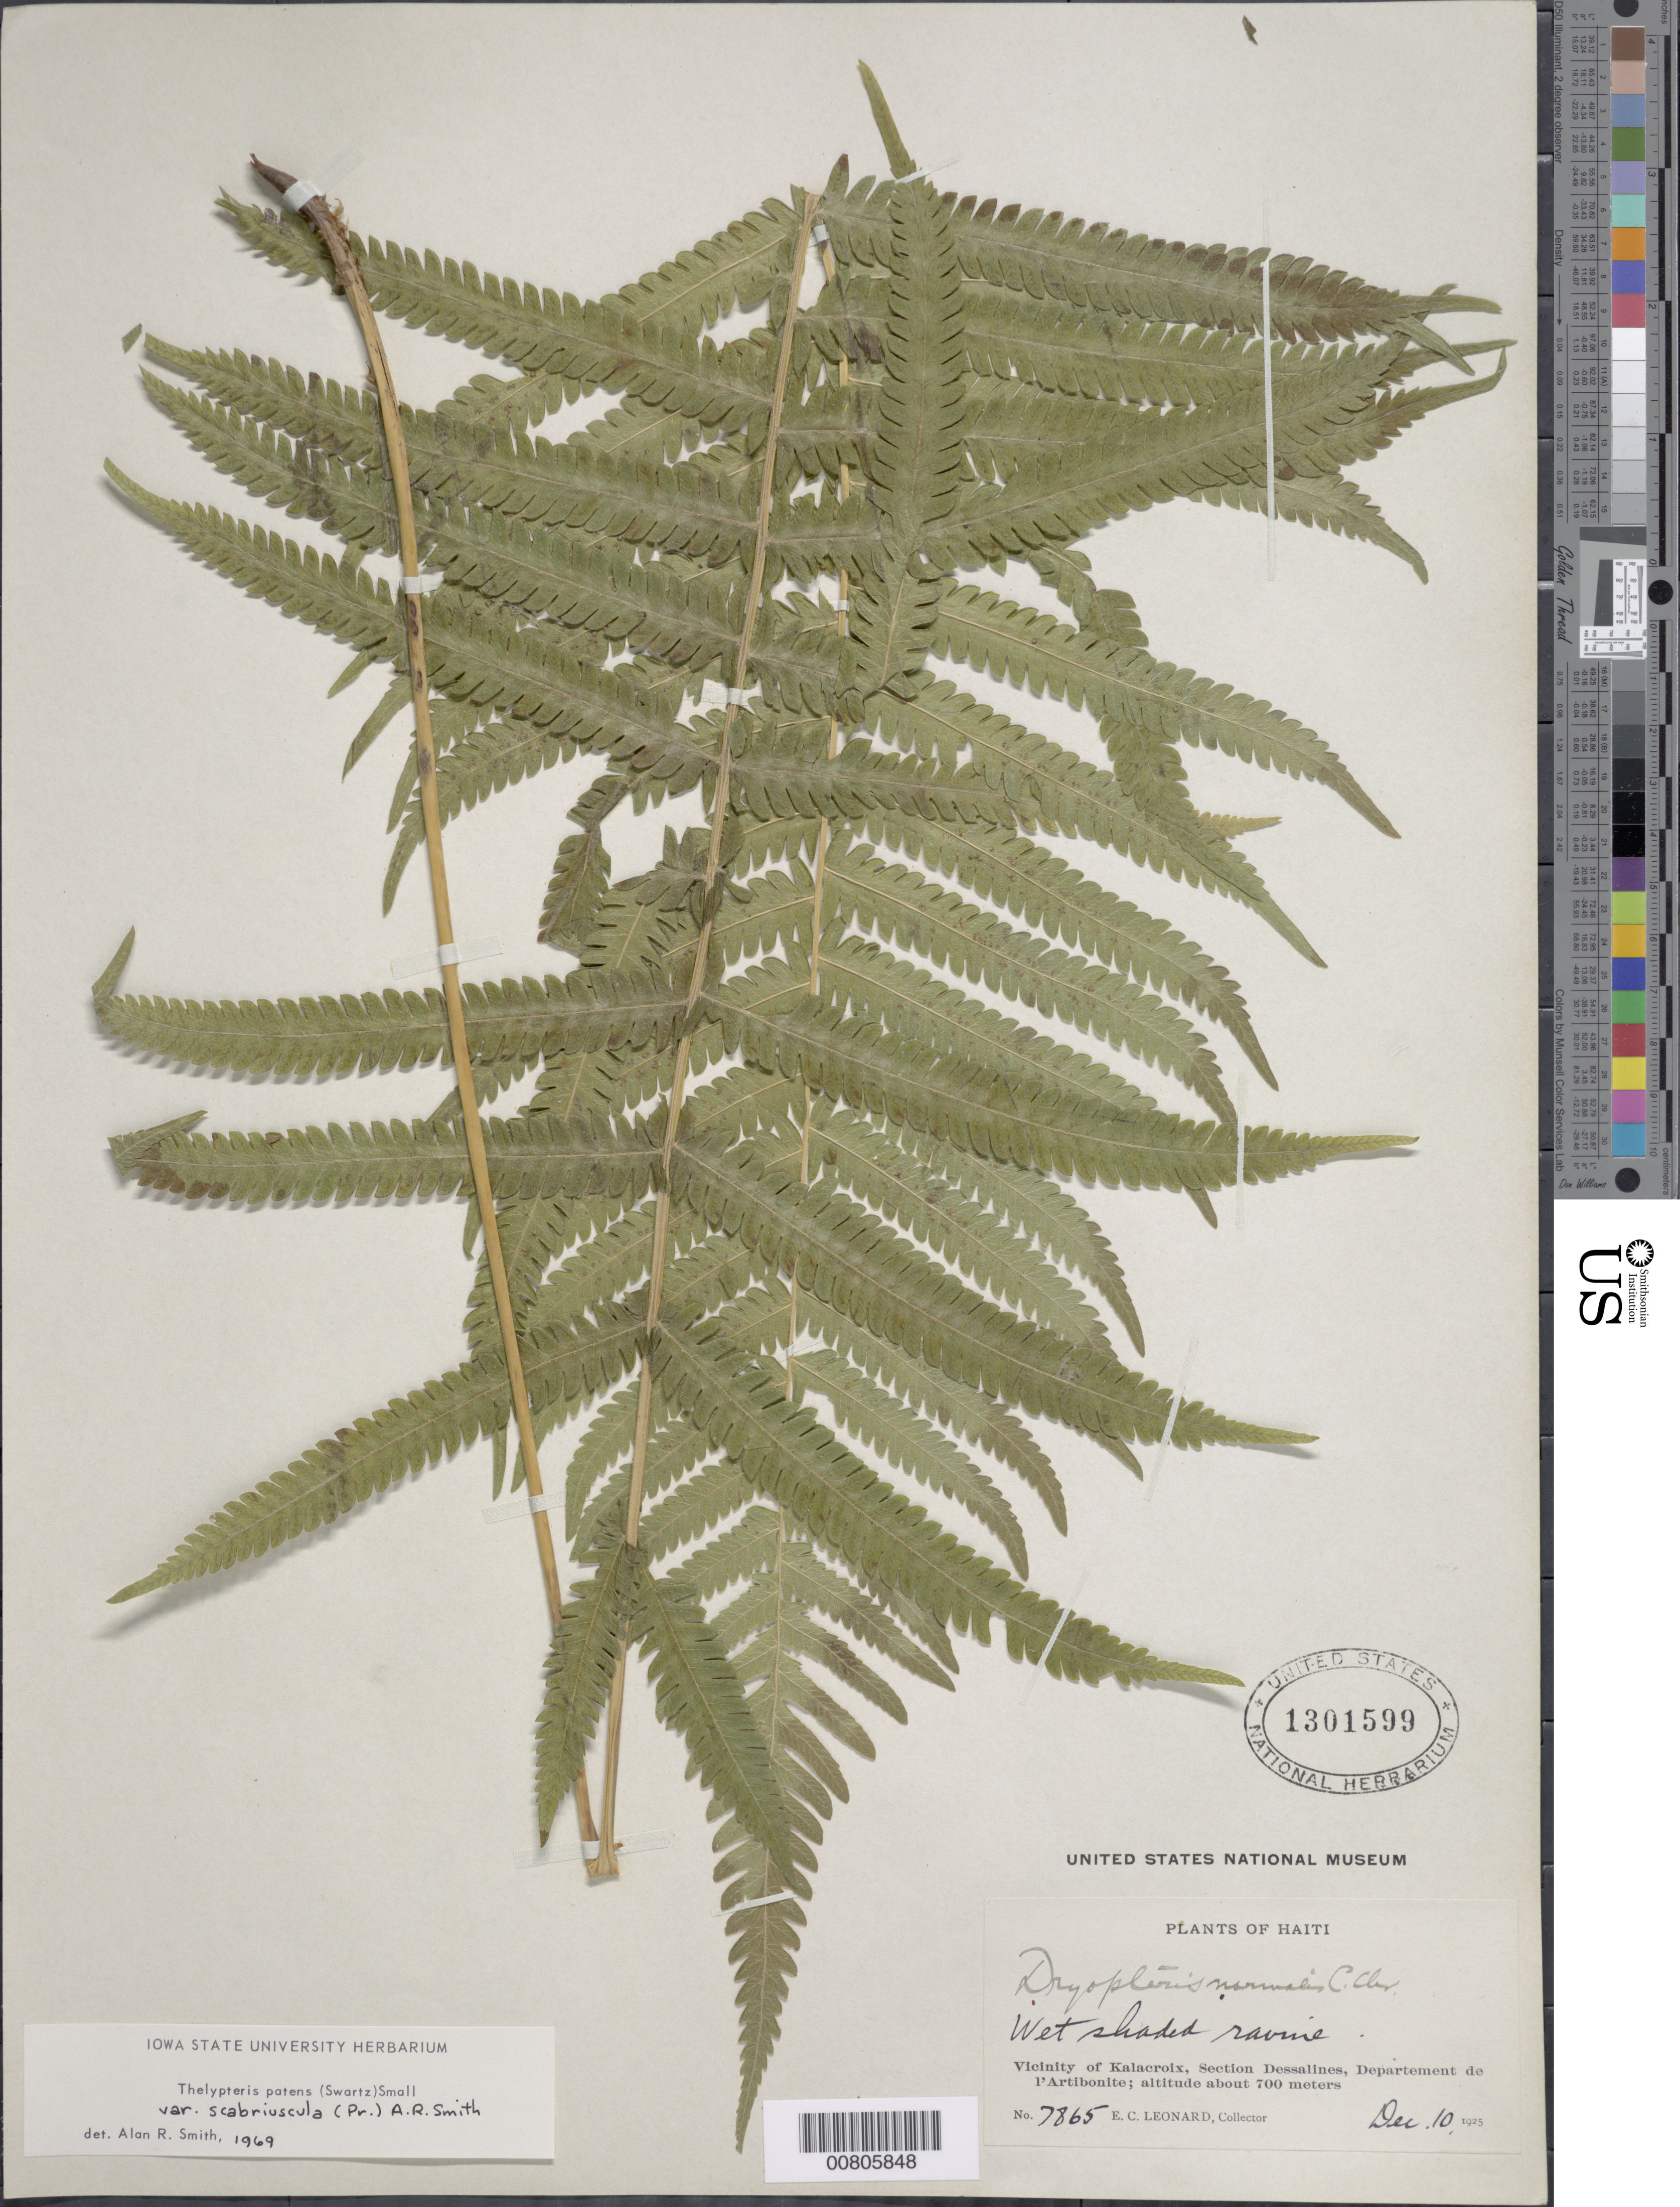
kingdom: Plantae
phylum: Tracheophyta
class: Polypodiopsida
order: Polypodiales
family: Thelypteridaceae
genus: Christella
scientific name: Christella patens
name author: (Sw.) Holttum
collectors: E. C. Leonard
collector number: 7865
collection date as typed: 10 Dec 1925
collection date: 1925-12-10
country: Haiti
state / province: Artibonite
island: Hispaniola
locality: sect. Dessalines, Kalacroix vicinity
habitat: Wet shaded ravine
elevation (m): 700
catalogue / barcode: US 1301599